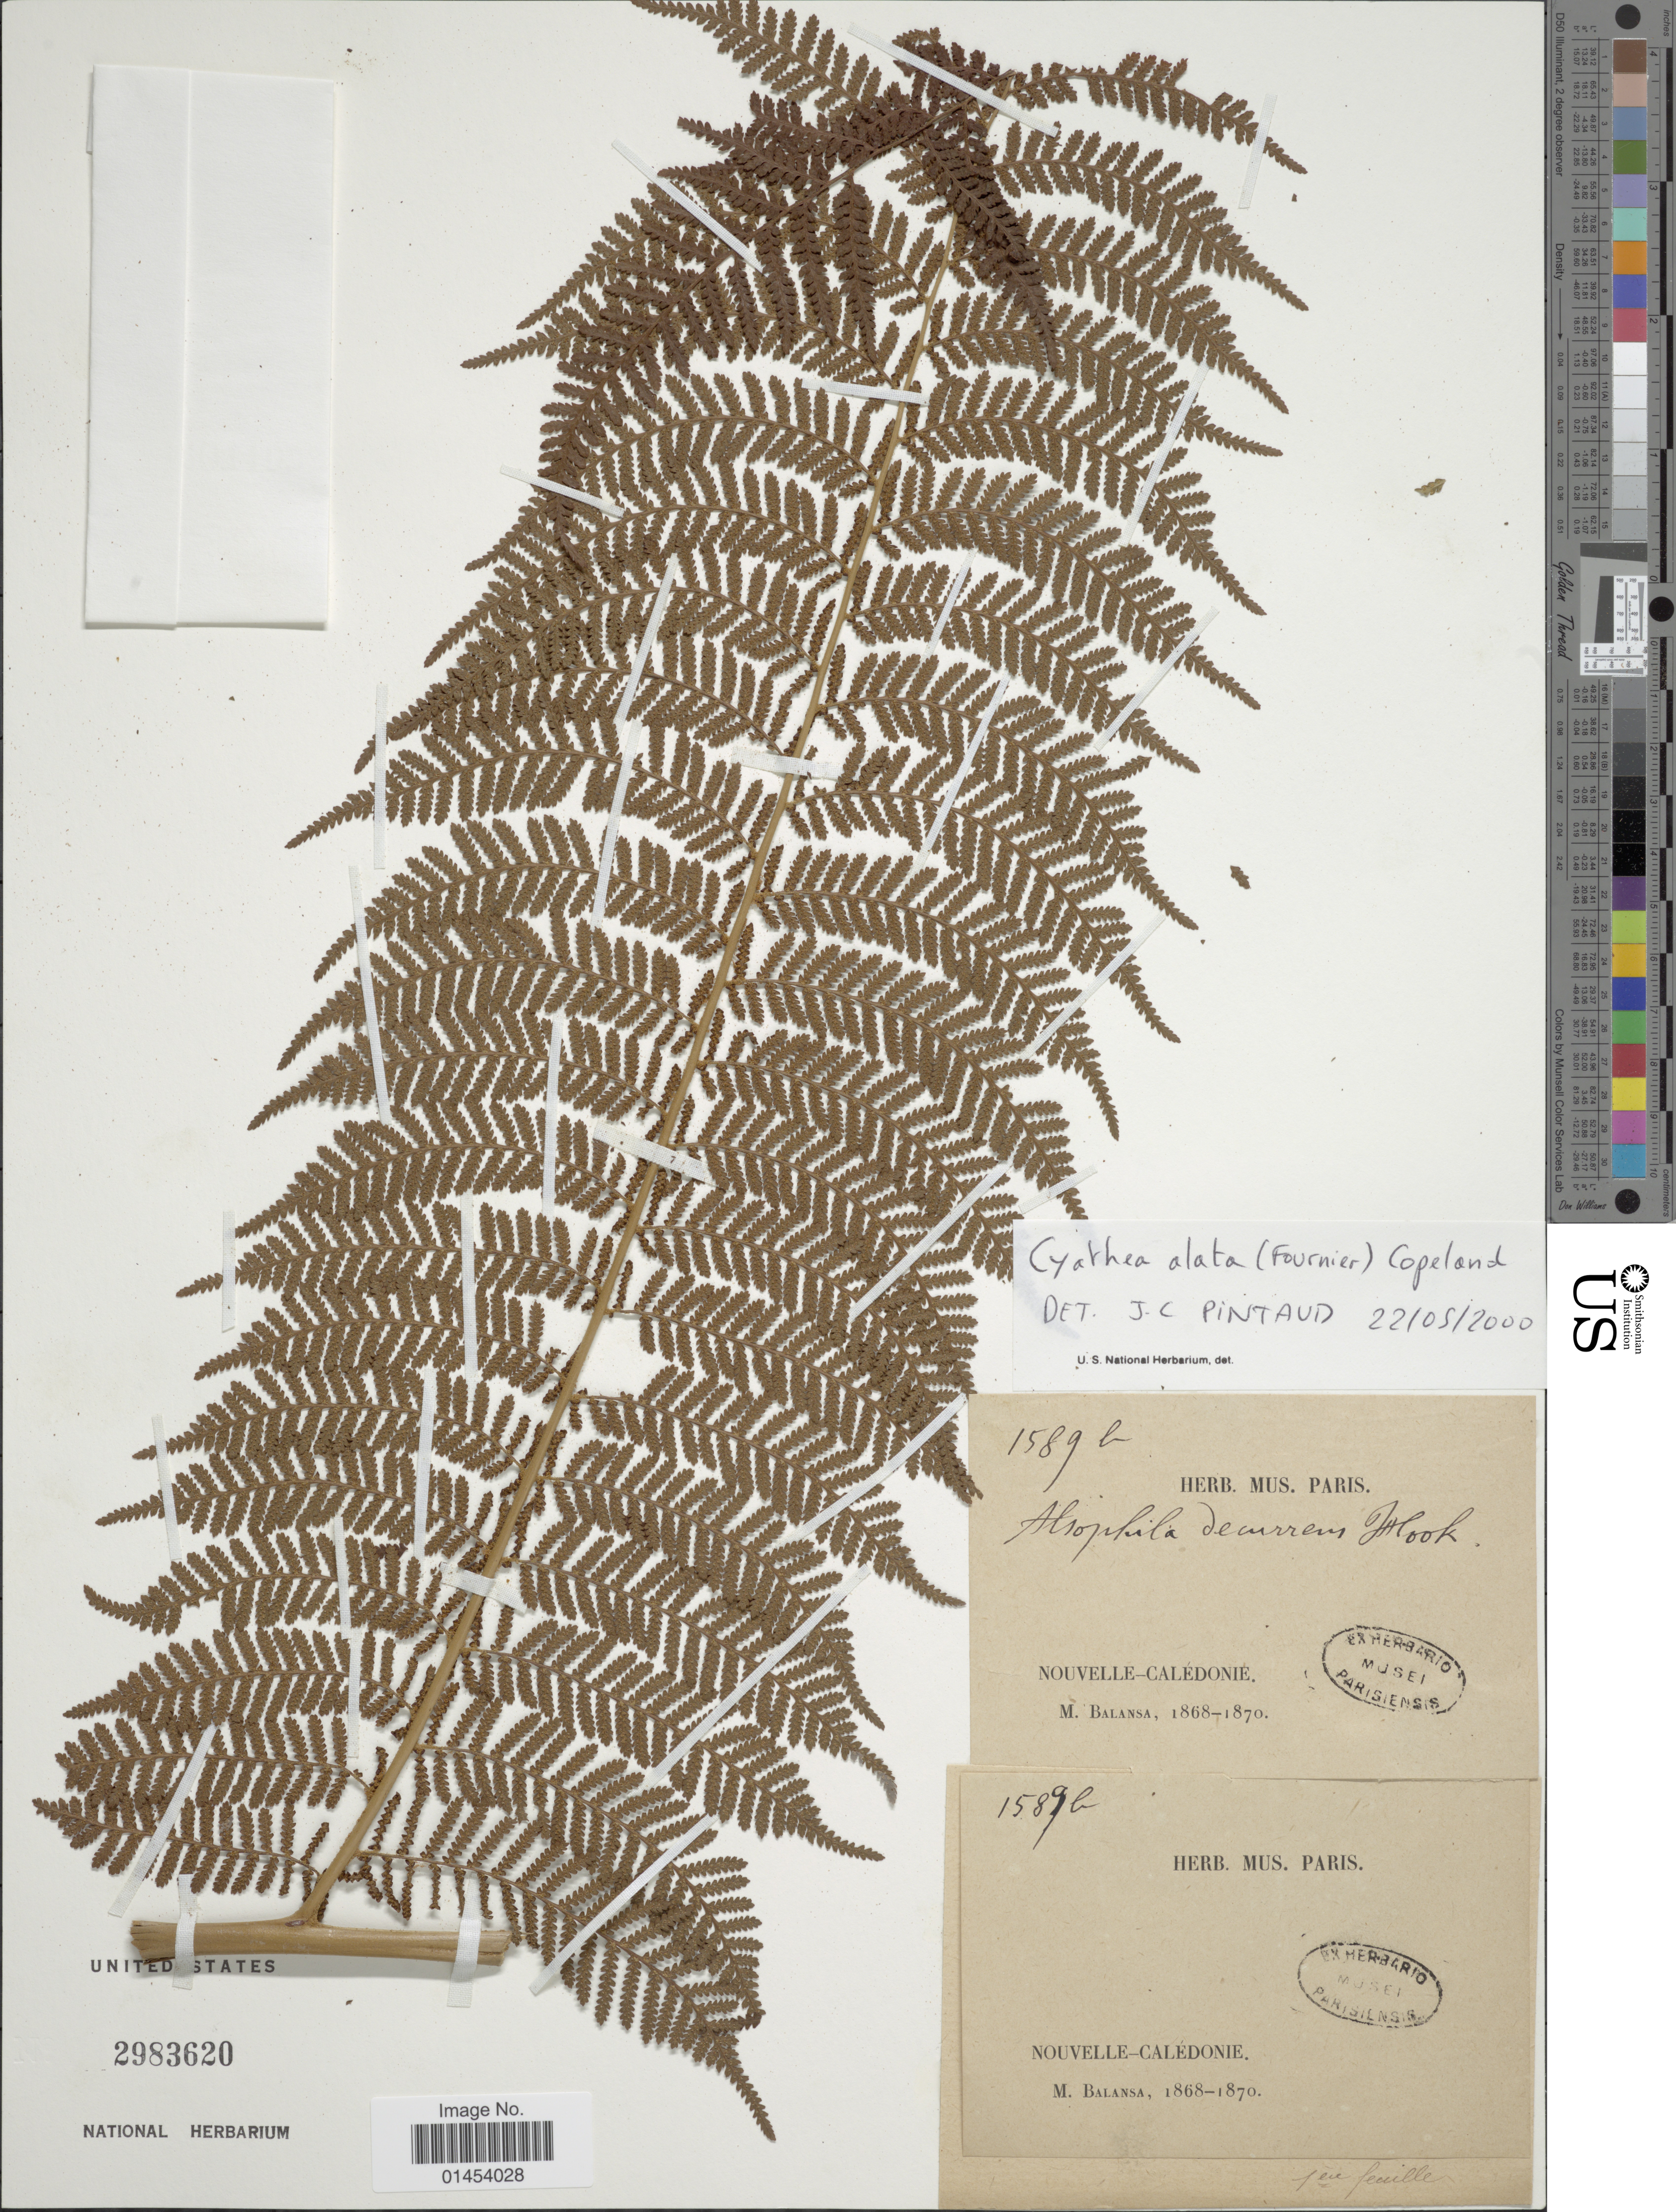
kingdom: Plantae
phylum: Tracheophyta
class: Polypodiopsida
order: Cyatheales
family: Cyatheaceae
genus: Cyathea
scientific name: Cyathea alata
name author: (E. Fourn.) Copel.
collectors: B. Balansa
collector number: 1589b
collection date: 1868/1870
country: New Caledonia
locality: Nouvelle-Calédonie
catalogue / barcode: US 2983620